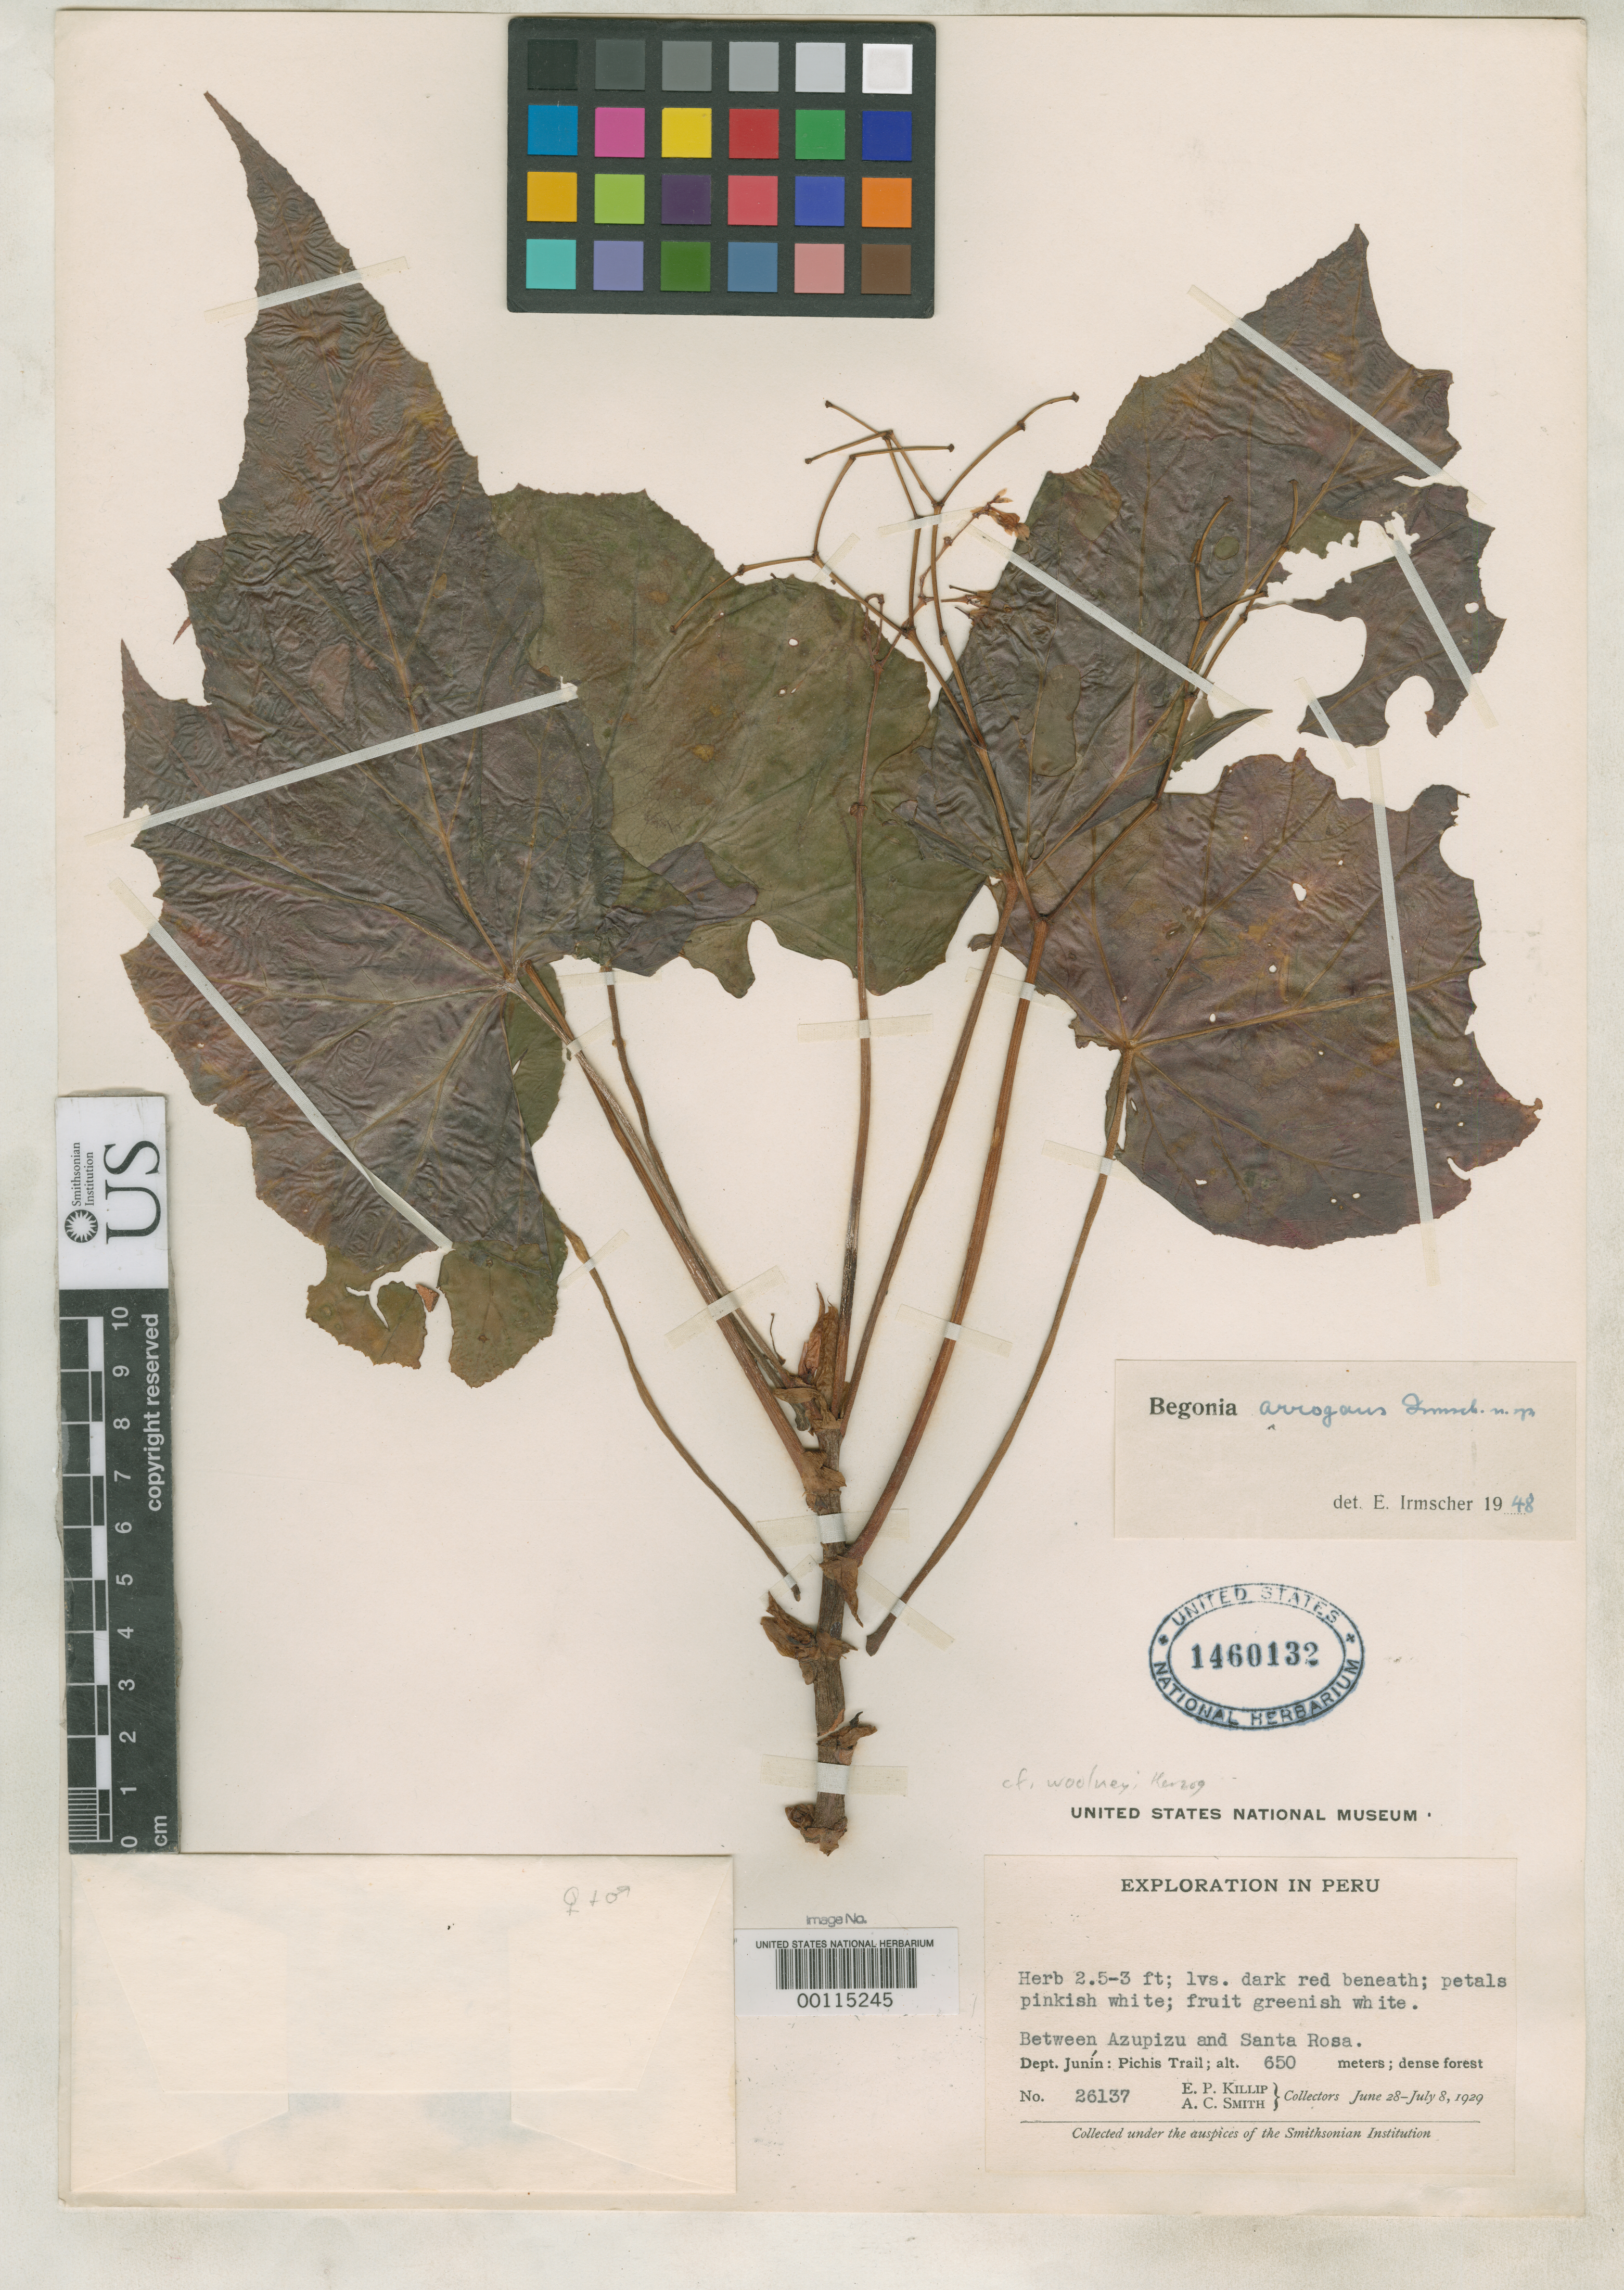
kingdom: Plantae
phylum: Tracheophyta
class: Magnoliopsida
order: Cucurbitales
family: Begoniaceae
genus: Begonia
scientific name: Begonia arrogans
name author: Irmsch.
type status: Type Collection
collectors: E. P. Killip & A. C. Smith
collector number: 26137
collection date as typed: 28 Jun 1929 to 08 Jul 1929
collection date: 1929-06-28/1929-07-08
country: Peru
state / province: Junín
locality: Between Azupizu & Santa Rosa.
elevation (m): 650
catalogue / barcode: US 1460132